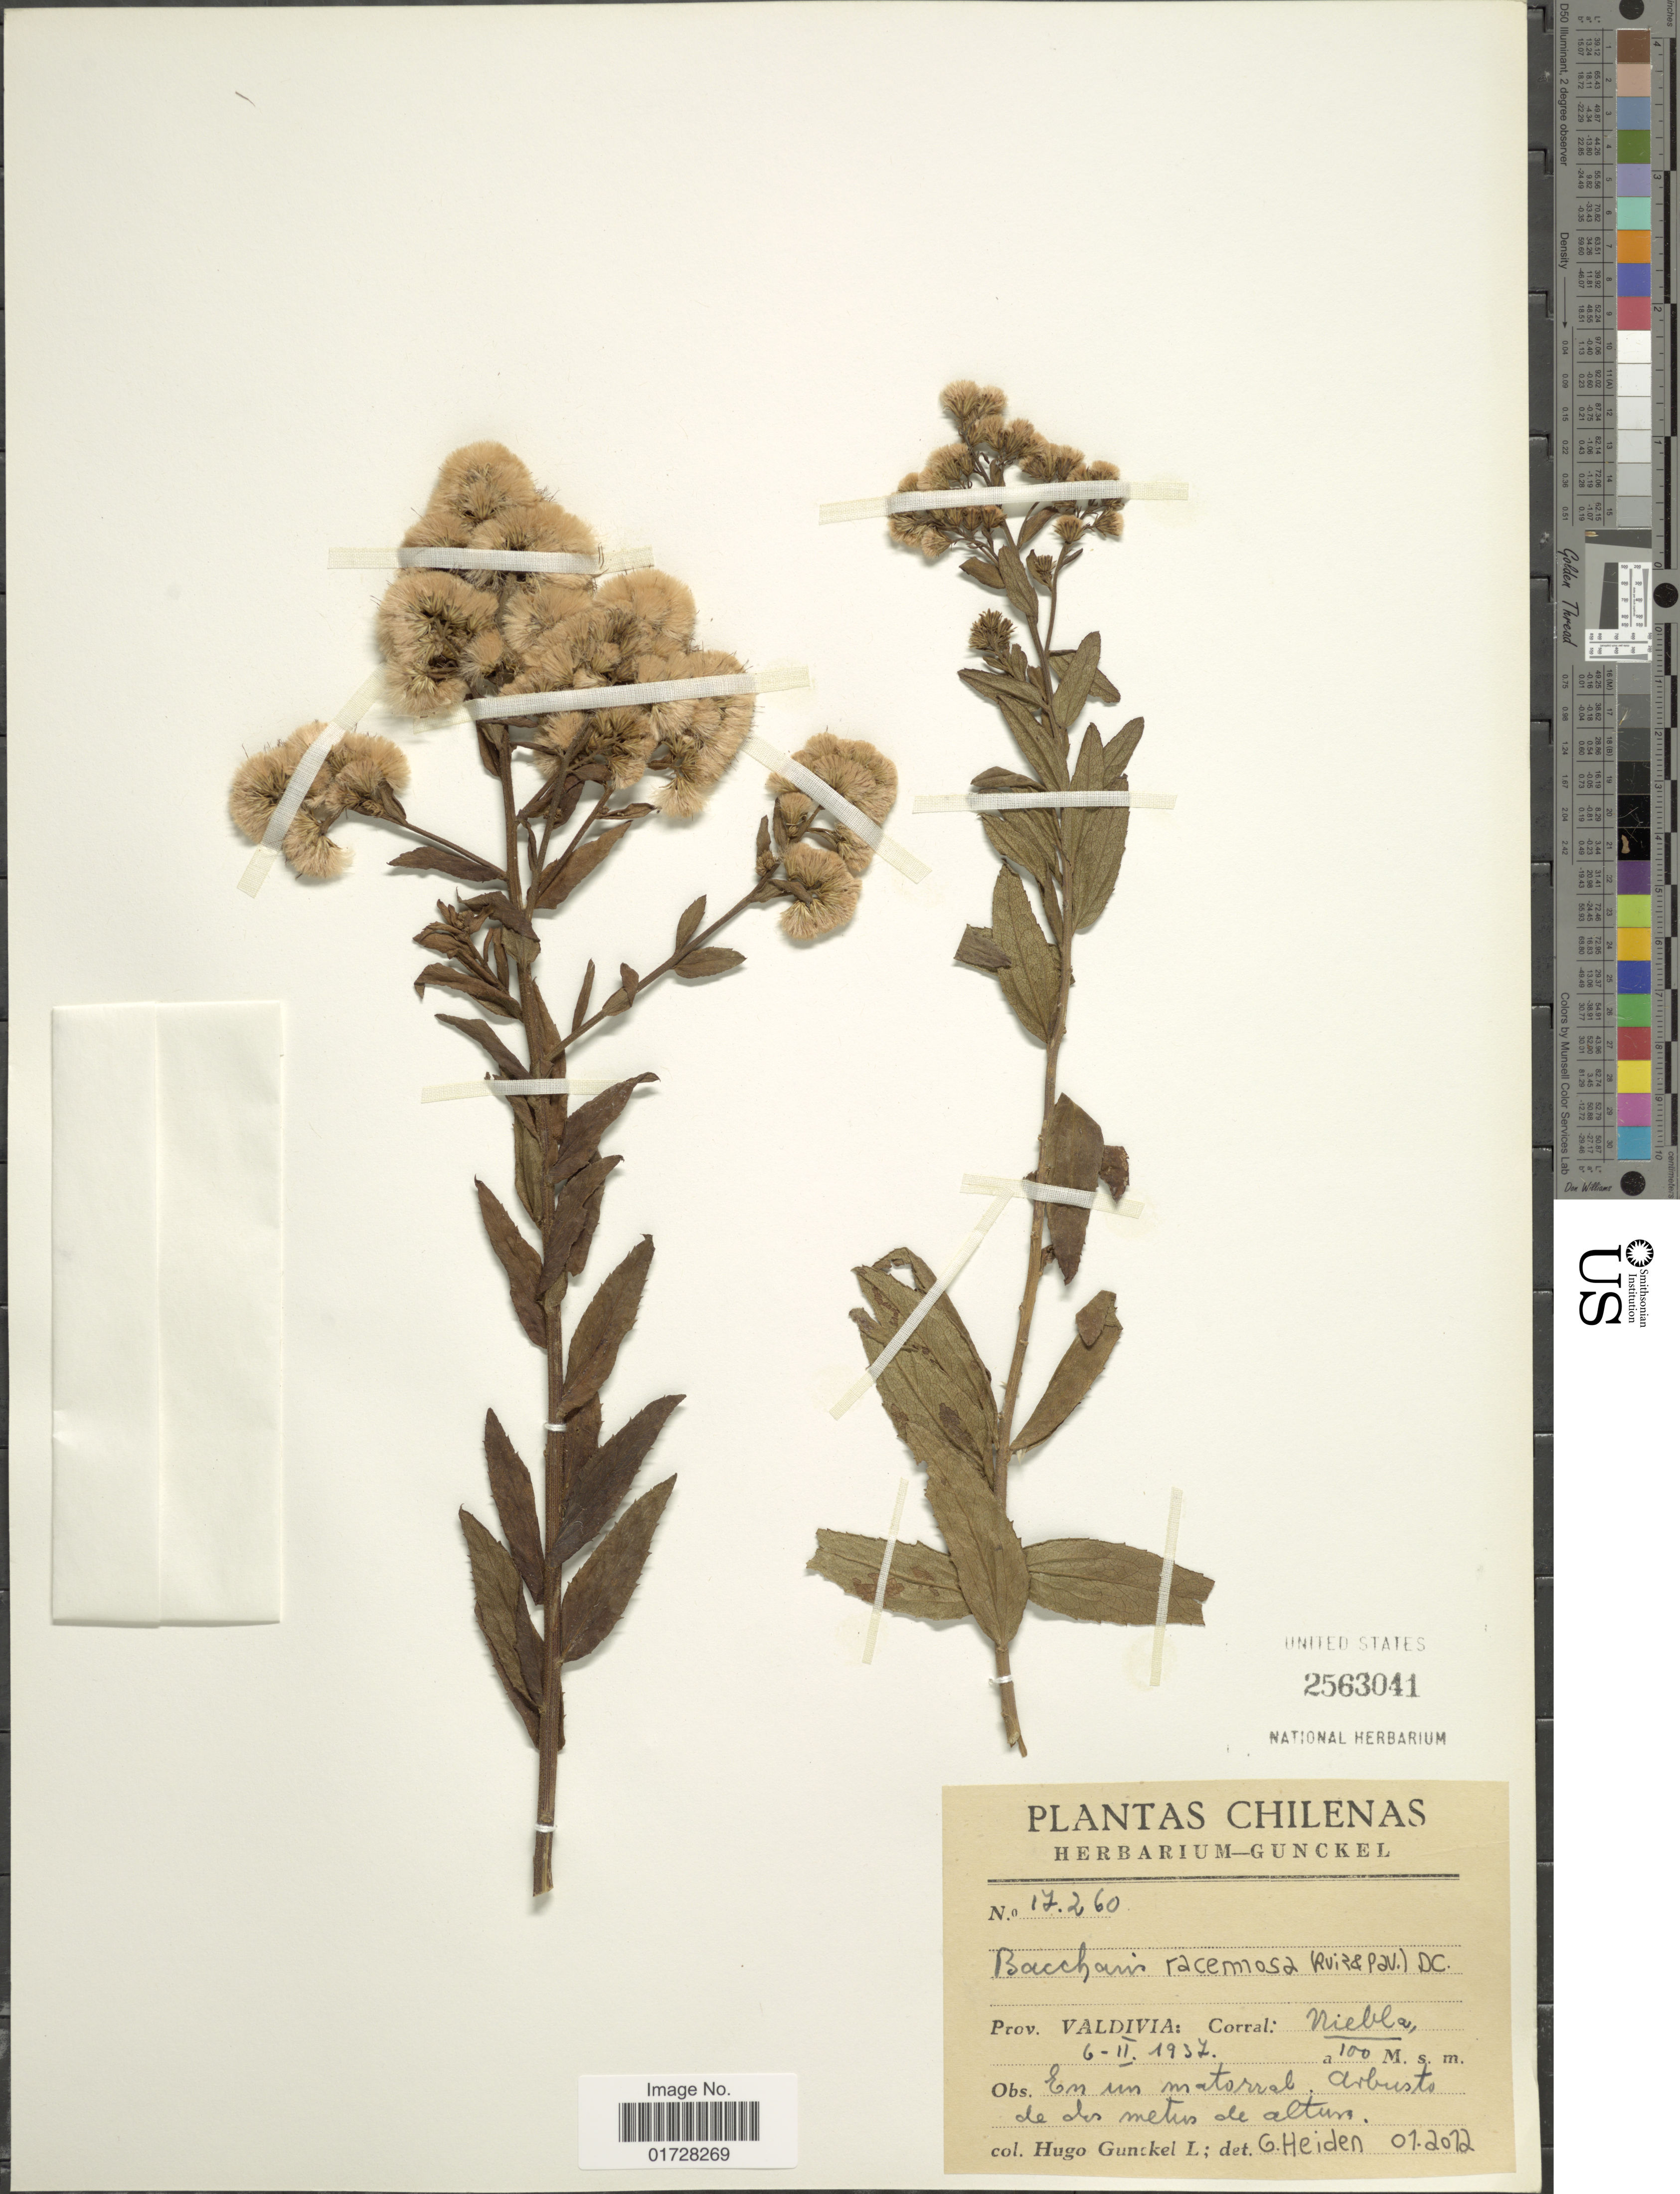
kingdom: Plantae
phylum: Tracheophyta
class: Magnoliopsida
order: Asterales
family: Asteraceae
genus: Baccharis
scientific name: Baccharis racemosa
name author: (Ruiz & Pav.) DC.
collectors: H. Gunckel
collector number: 17260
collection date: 1937-02-06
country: Chile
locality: Prov. Valdivia, Corral, Niebla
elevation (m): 100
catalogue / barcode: US 2563041